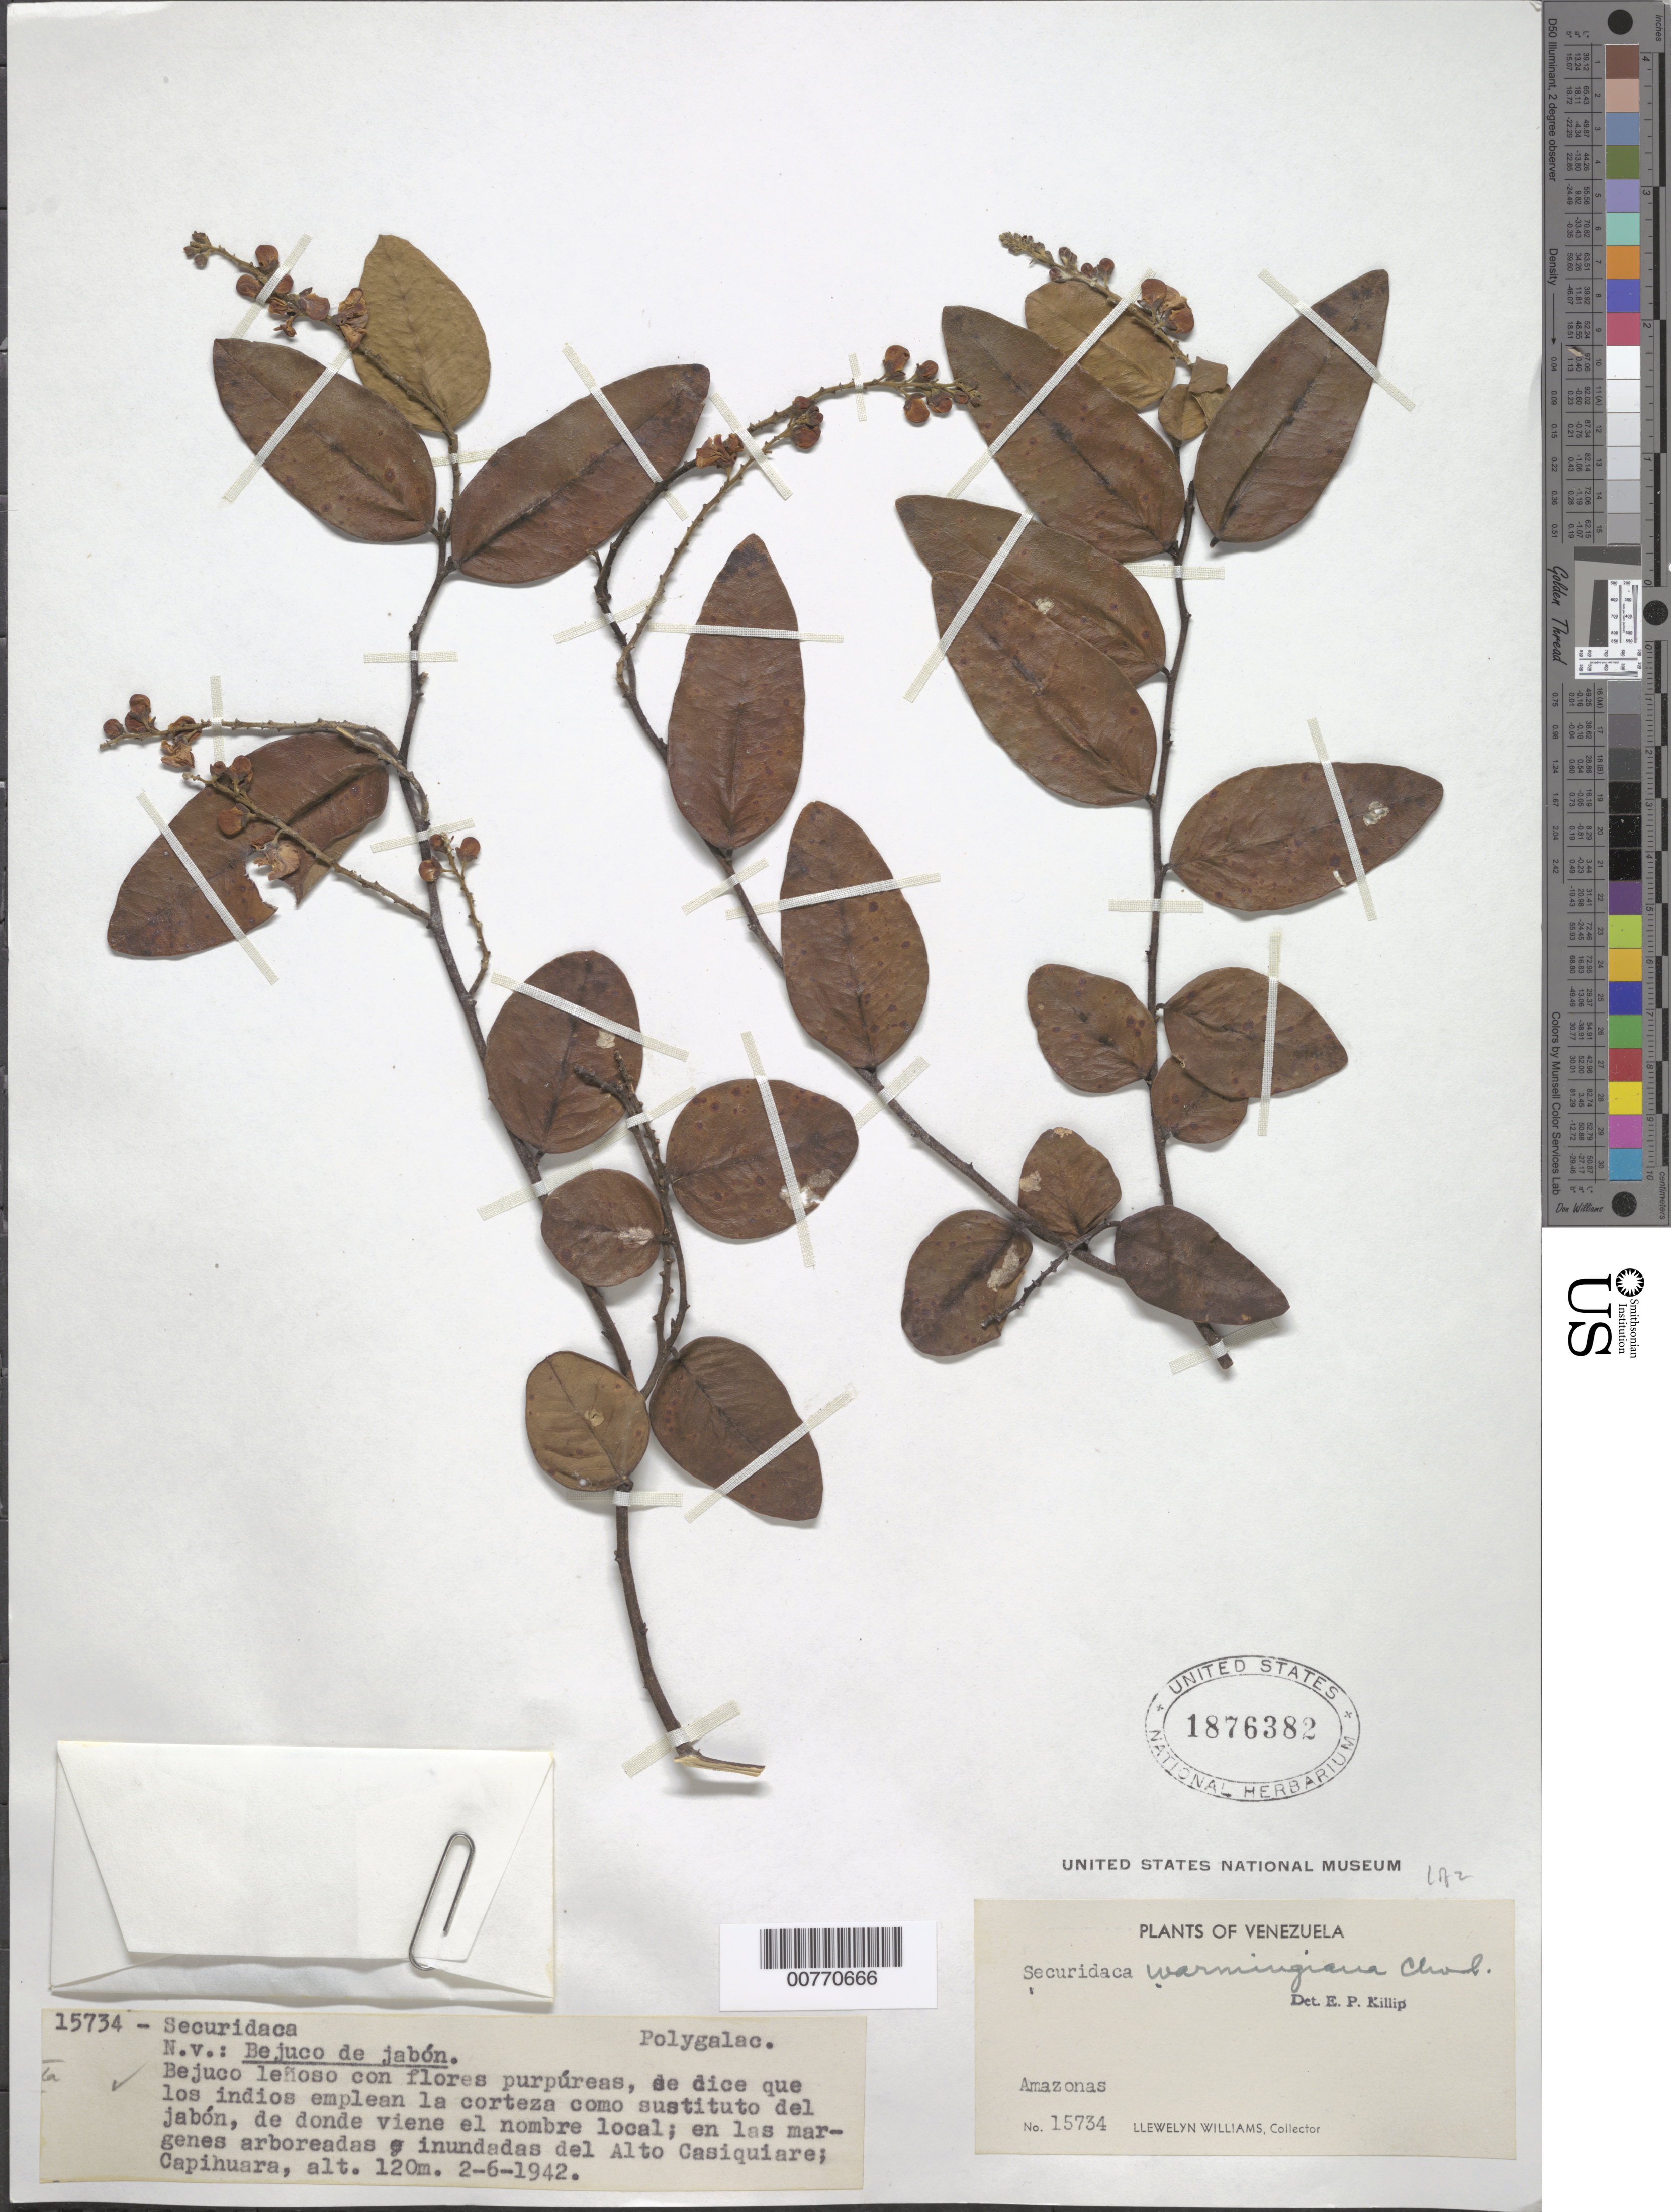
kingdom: Plantae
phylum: Tracheophyta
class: Magnoliopsida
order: Fabales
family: Polygalaceae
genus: Securidaca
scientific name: Securidaca warmingiana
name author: Chodat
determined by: Killip, Ellsworth P.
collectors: Ll. Williams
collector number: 15734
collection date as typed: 2-Jun-42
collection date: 1942-06-02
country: Venezuela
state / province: Amazonas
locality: Capihuara, Alto Casiquiare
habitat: Margenes arboreadas y inundadas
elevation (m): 120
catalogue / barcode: US 1876382